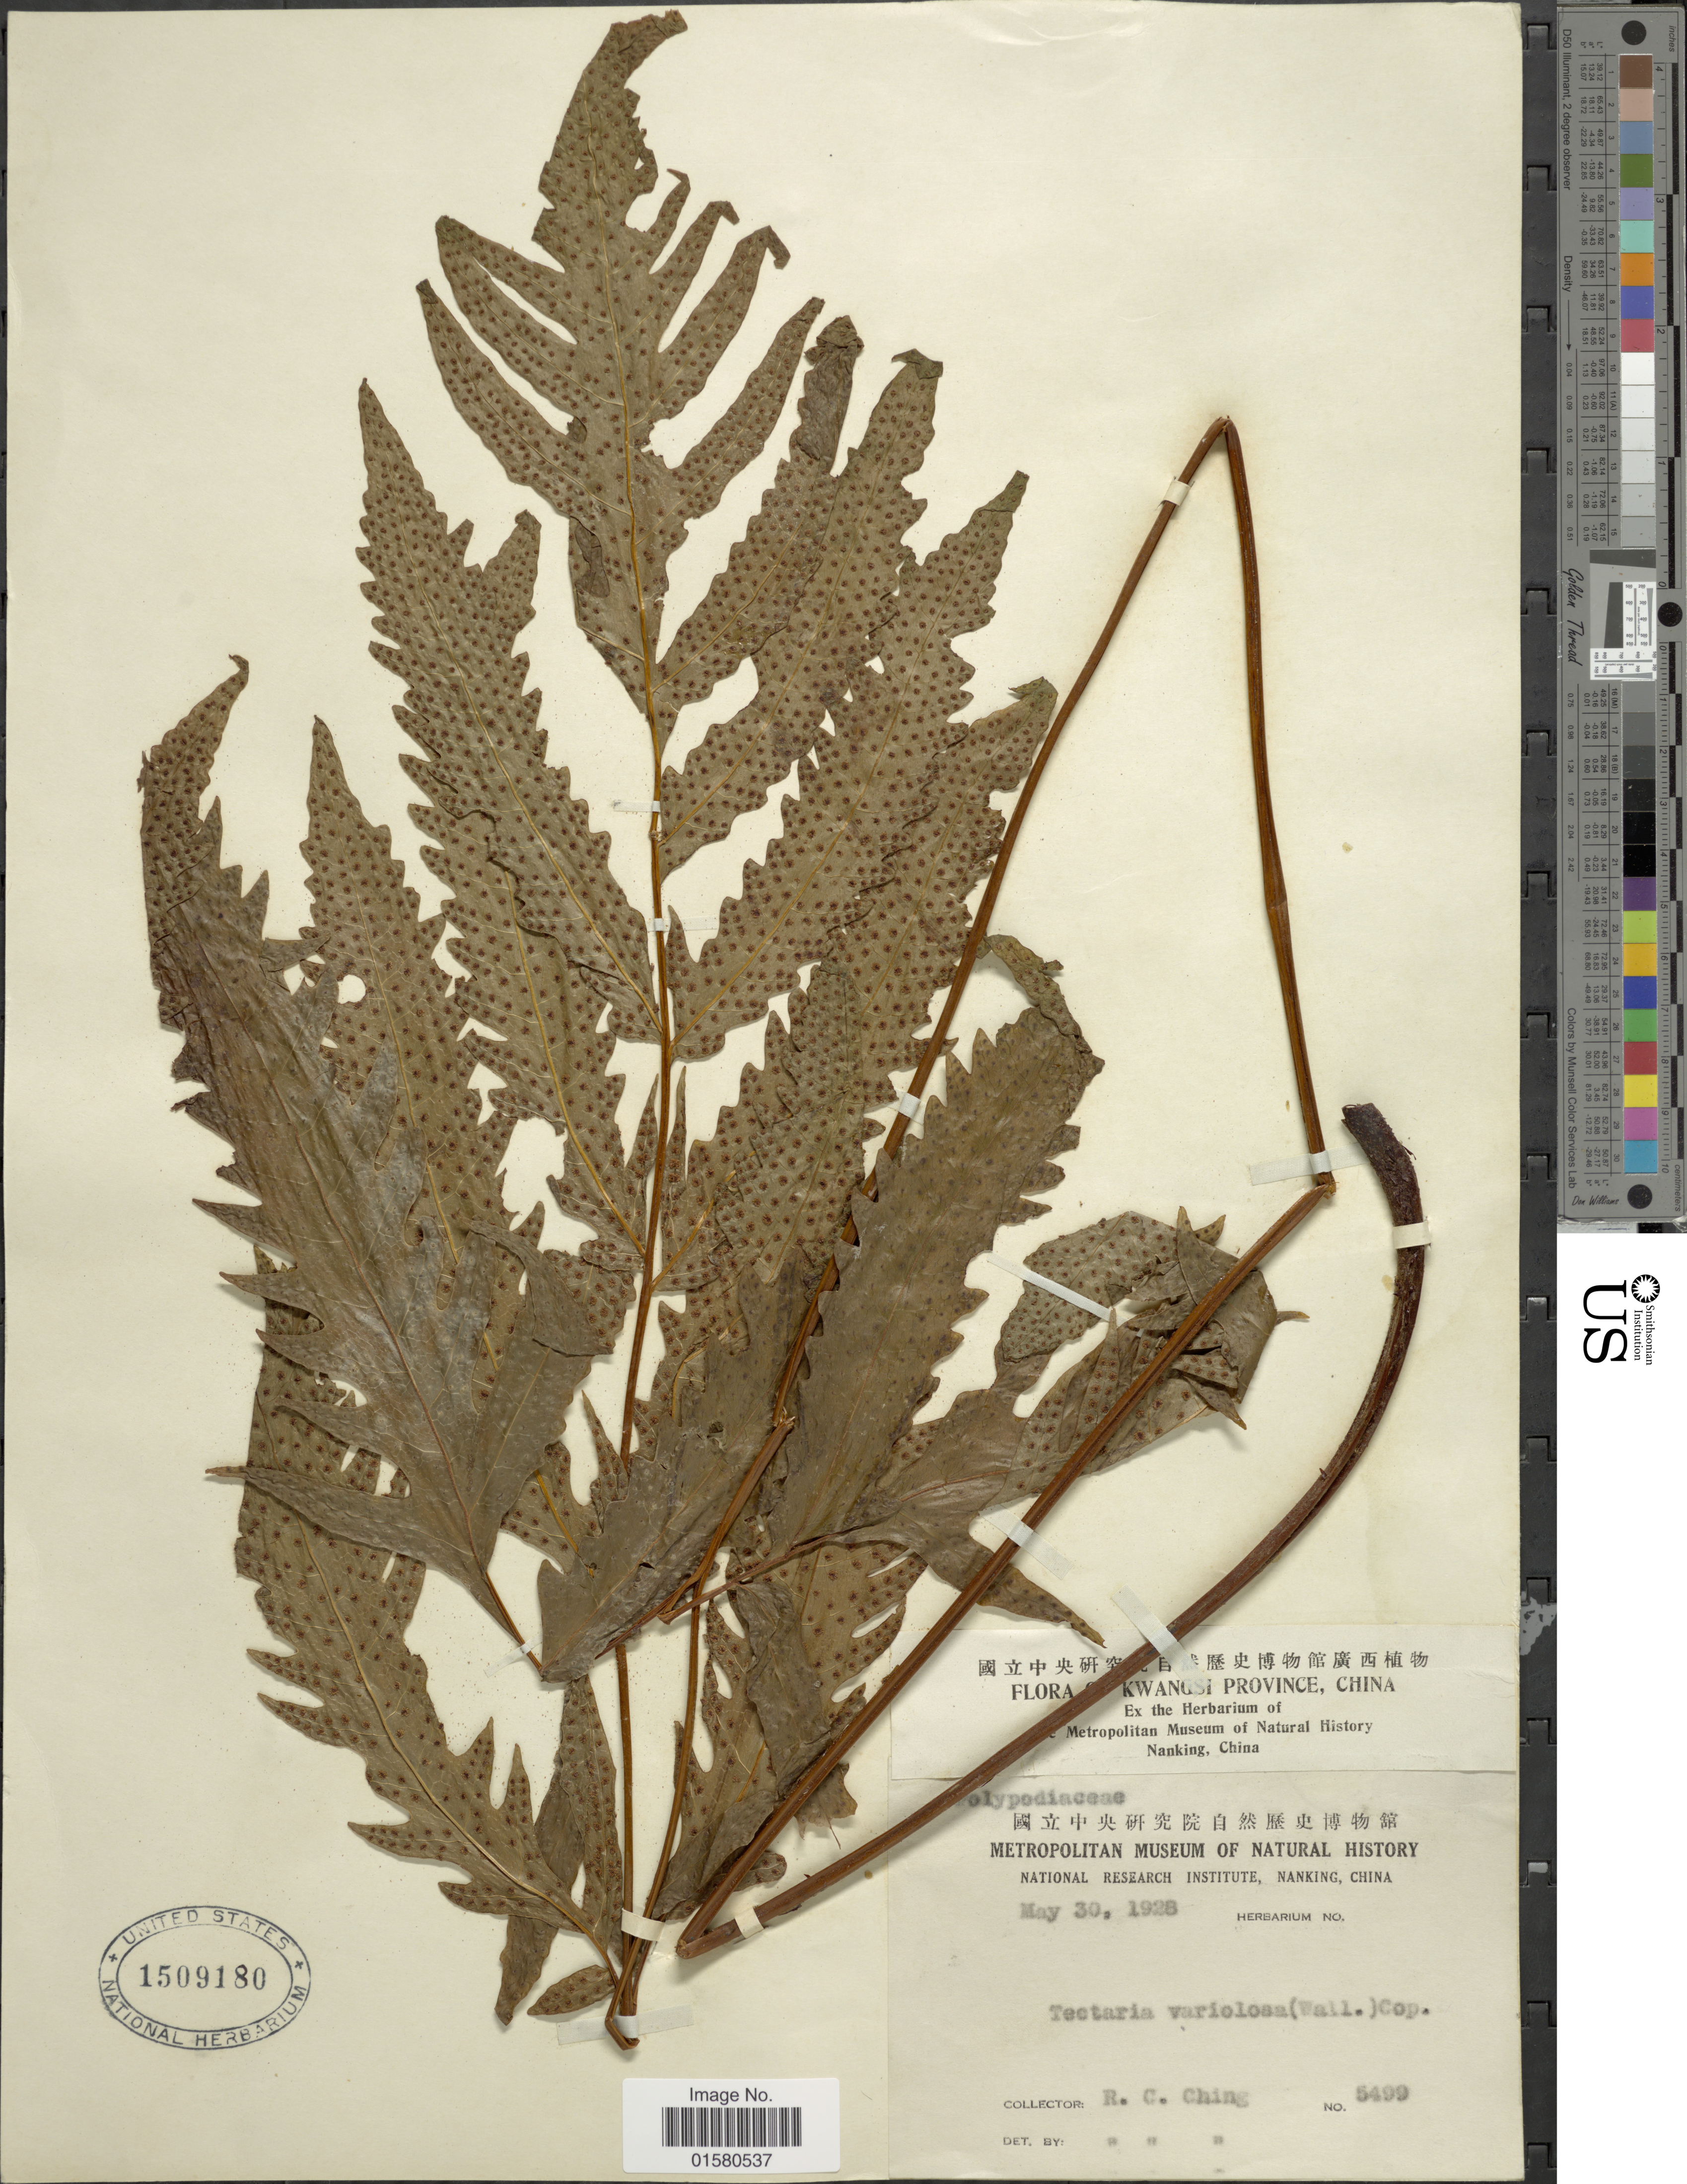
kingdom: Plantae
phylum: Tracheophyta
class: Polypodiopsida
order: Polypodiales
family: Tectariaceae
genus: Tectaria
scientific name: Tectaria variolosa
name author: (Wall. ex Hook.) C. Chr.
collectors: R. C. Ching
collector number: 5499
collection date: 1928-05-30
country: China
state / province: Guangxi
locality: Kwangsi Province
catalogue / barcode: US 1509180